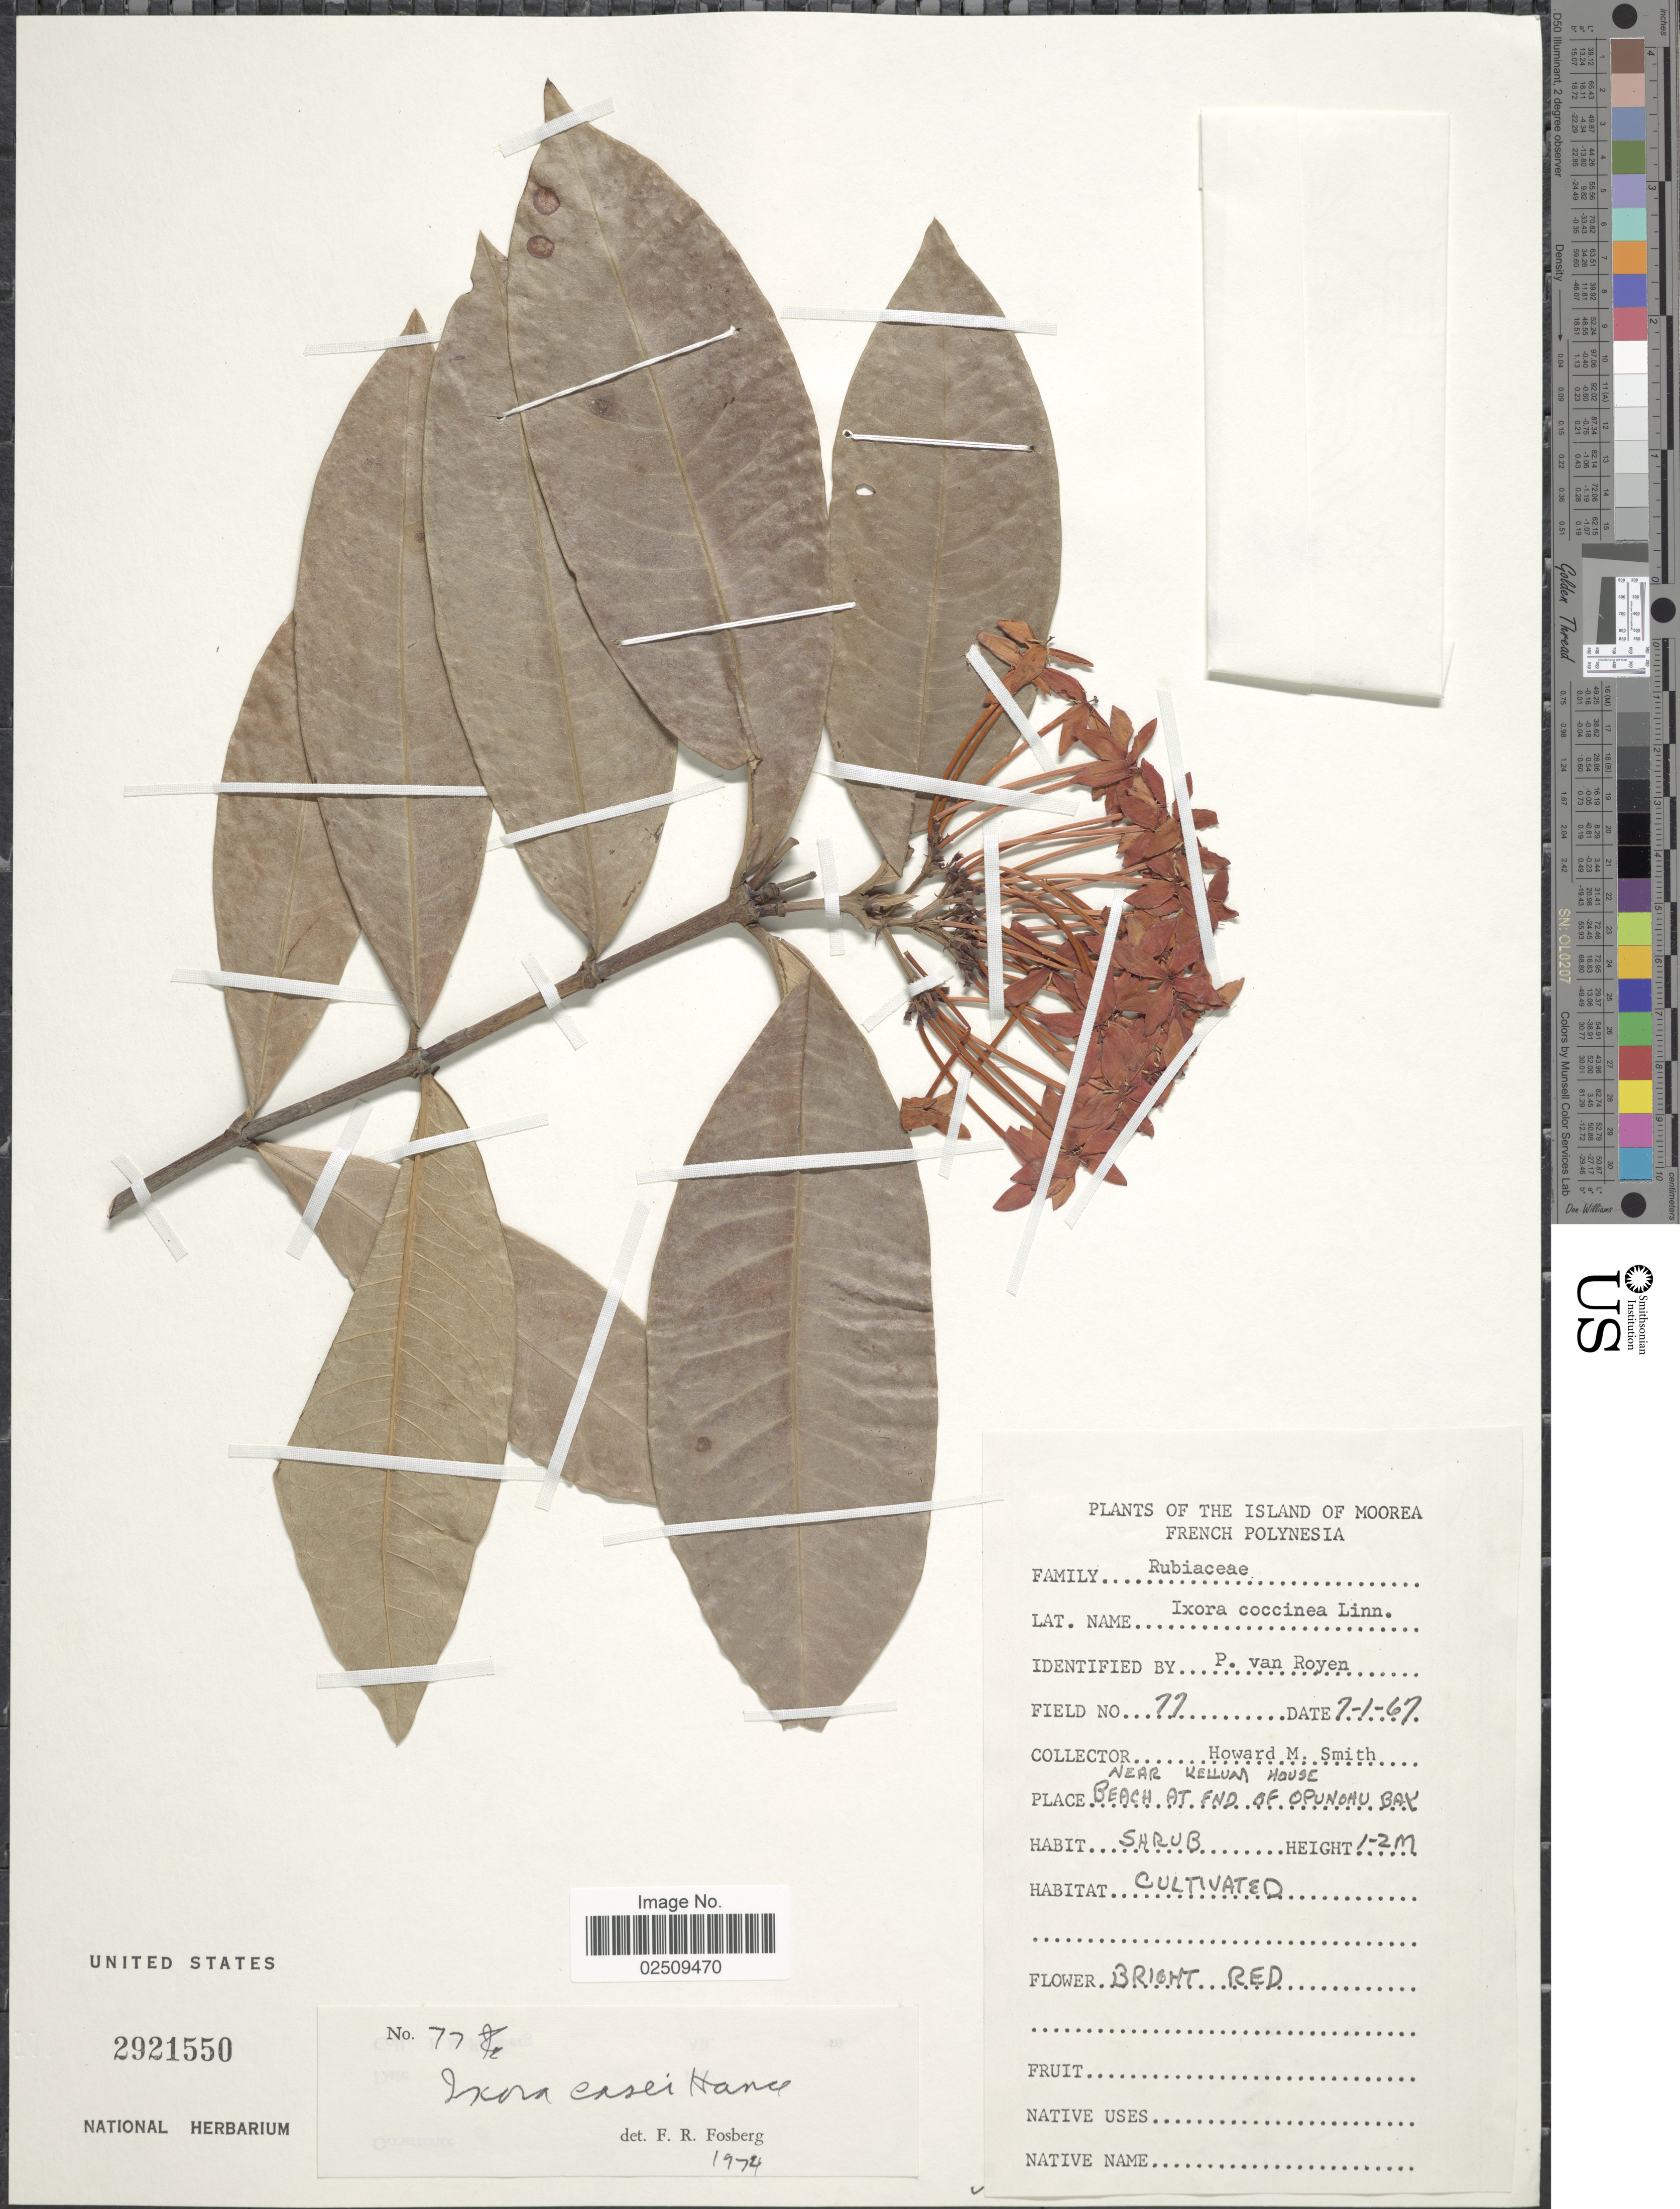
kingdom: Plantae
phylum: Tracheophyta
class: Magnoliopsida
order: Gentianales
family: Rubiaceae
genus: Ixora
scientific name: Ixora casei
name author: Hance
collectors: H. M. Smith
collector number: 11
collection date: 1967-01-07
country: French Polynesia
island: Moorea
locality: The Island of Moorea, near Kellum House, Beach at end of Opunohu Bay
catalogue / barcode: US 2921550